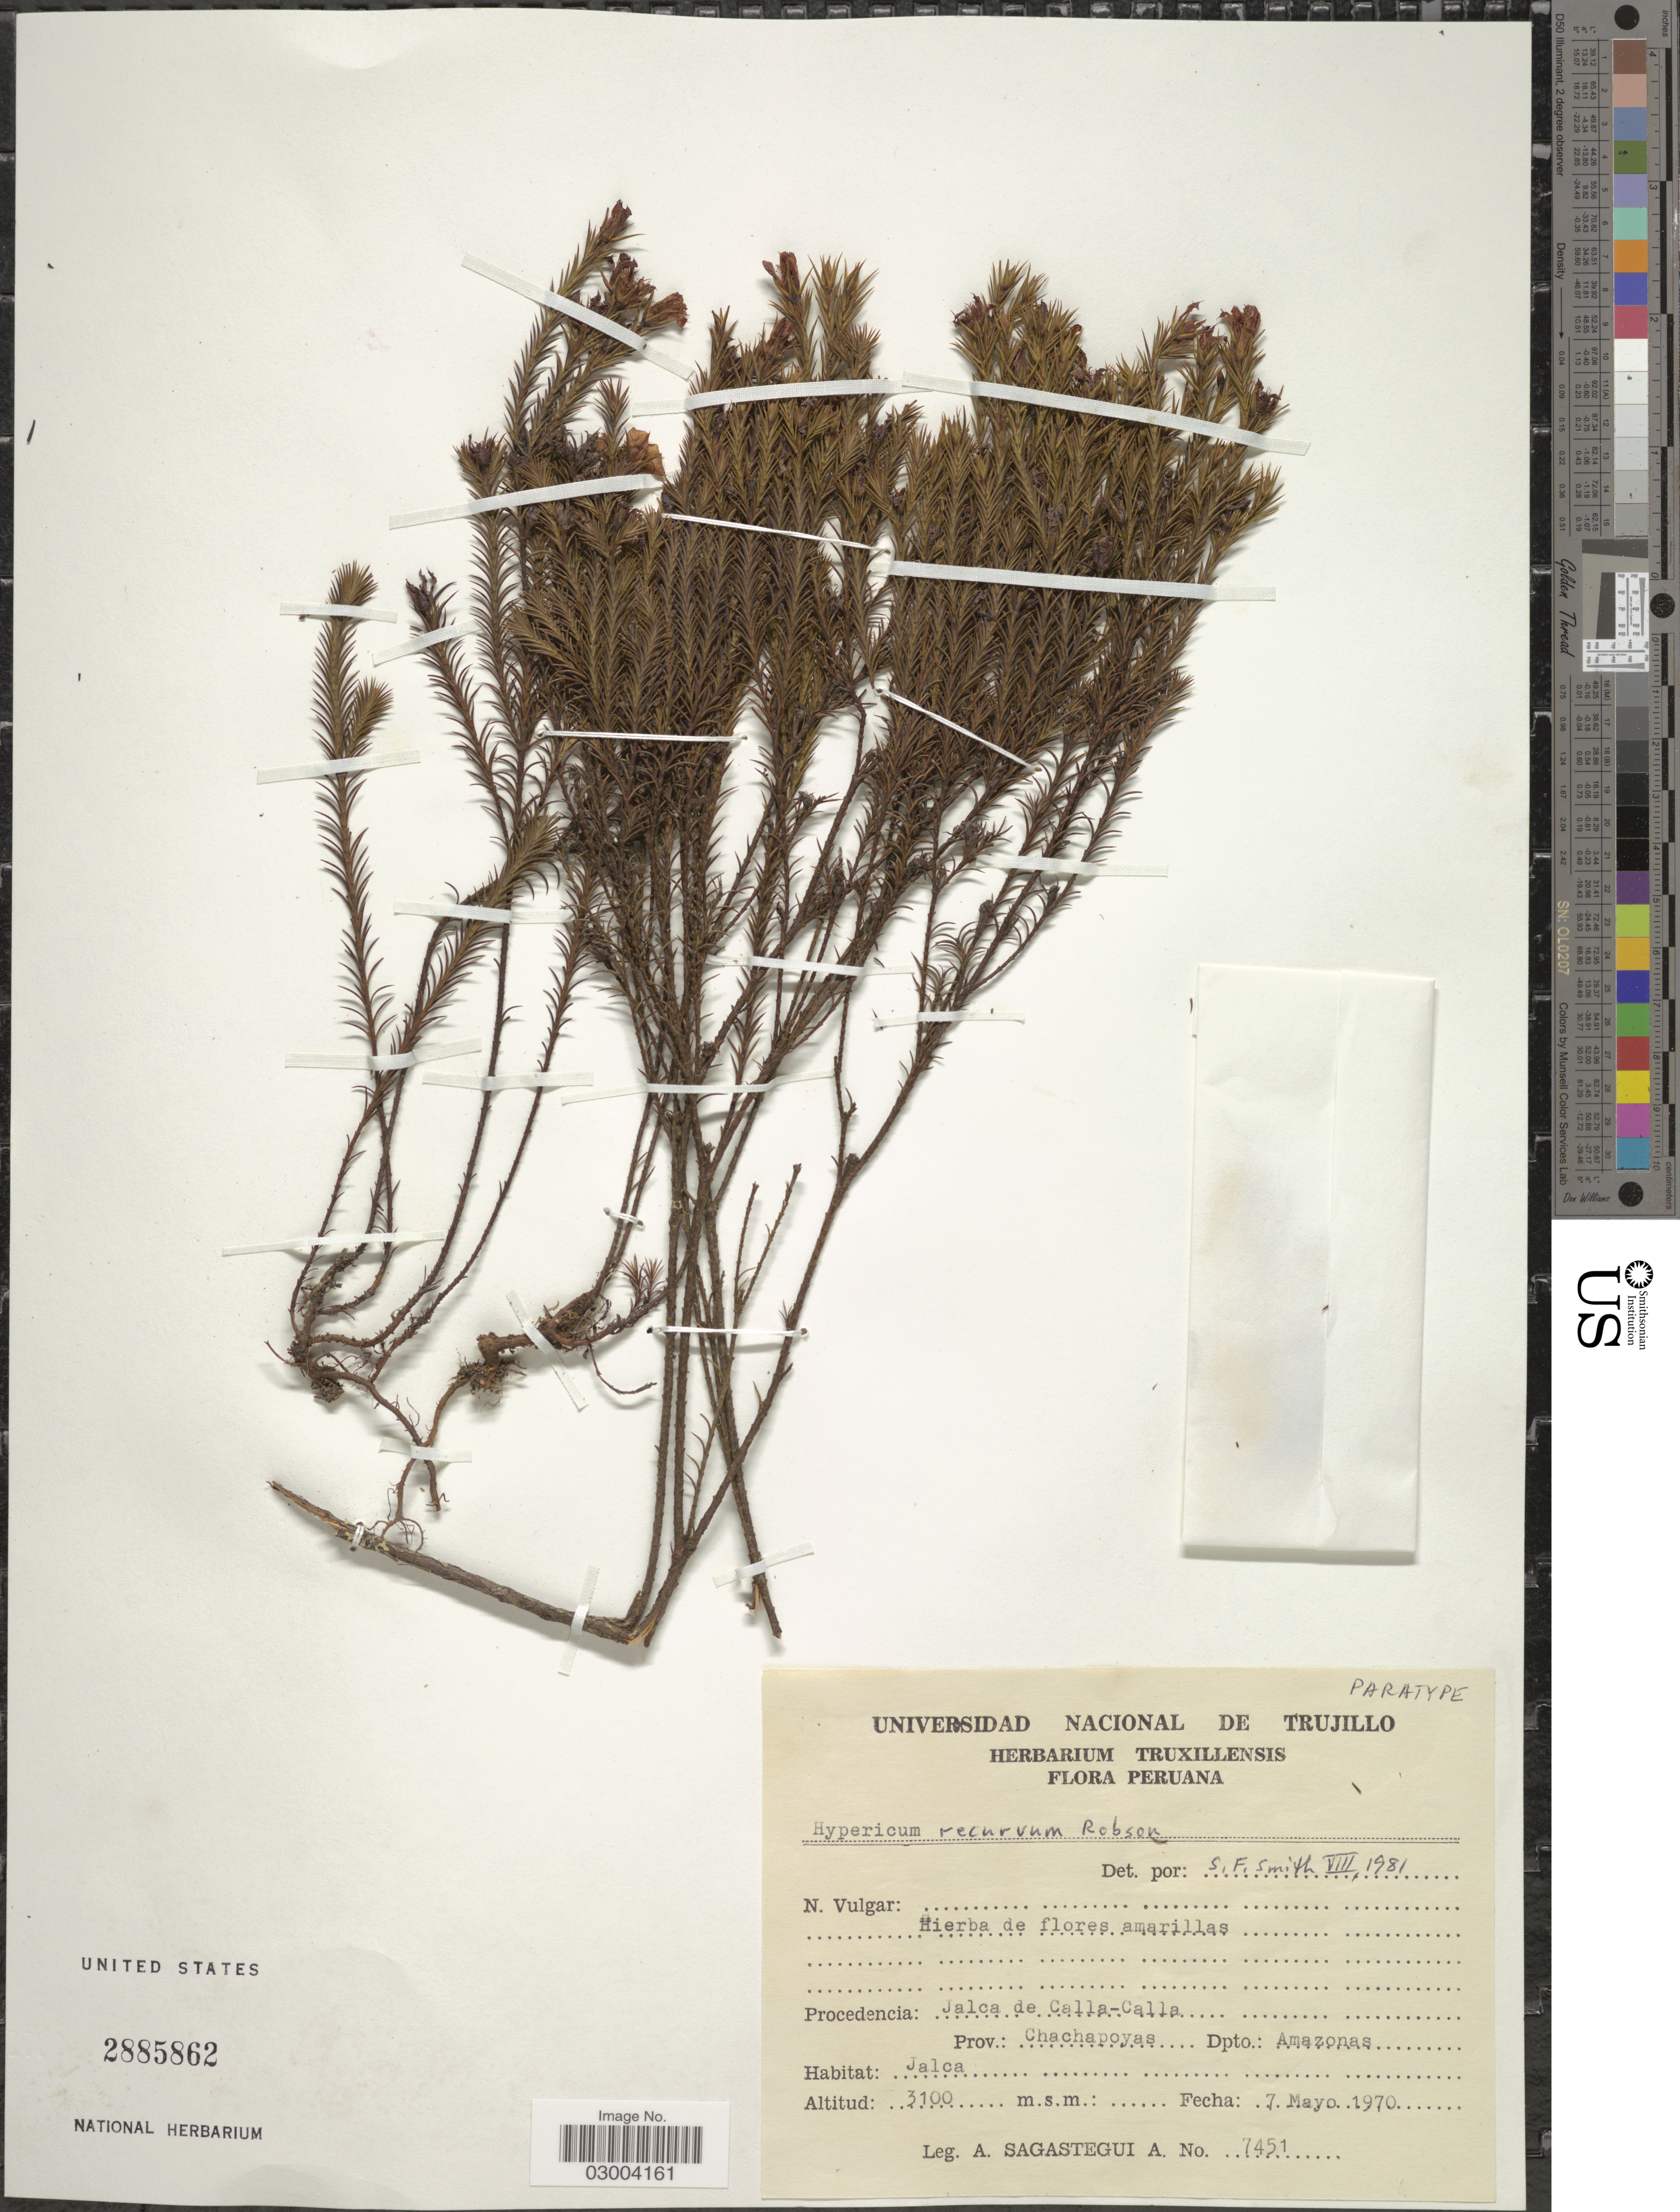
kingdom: Plantae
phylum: Tracheophyta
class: Magnoliopsida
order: Malpighiales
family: Hypericaceae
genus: Hypericum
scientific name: Hypericum recurvum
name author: N. Robson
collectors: A. Sagástegui A.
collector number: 7451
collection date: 1970-05-07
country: Peru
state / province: Amazonas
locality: Procedencia: Jalca de Calla-Calla, Prov.: Chachapoyas, Dpto.: Amazonas. Jalca.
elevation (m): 3100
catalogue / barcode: US 2885862